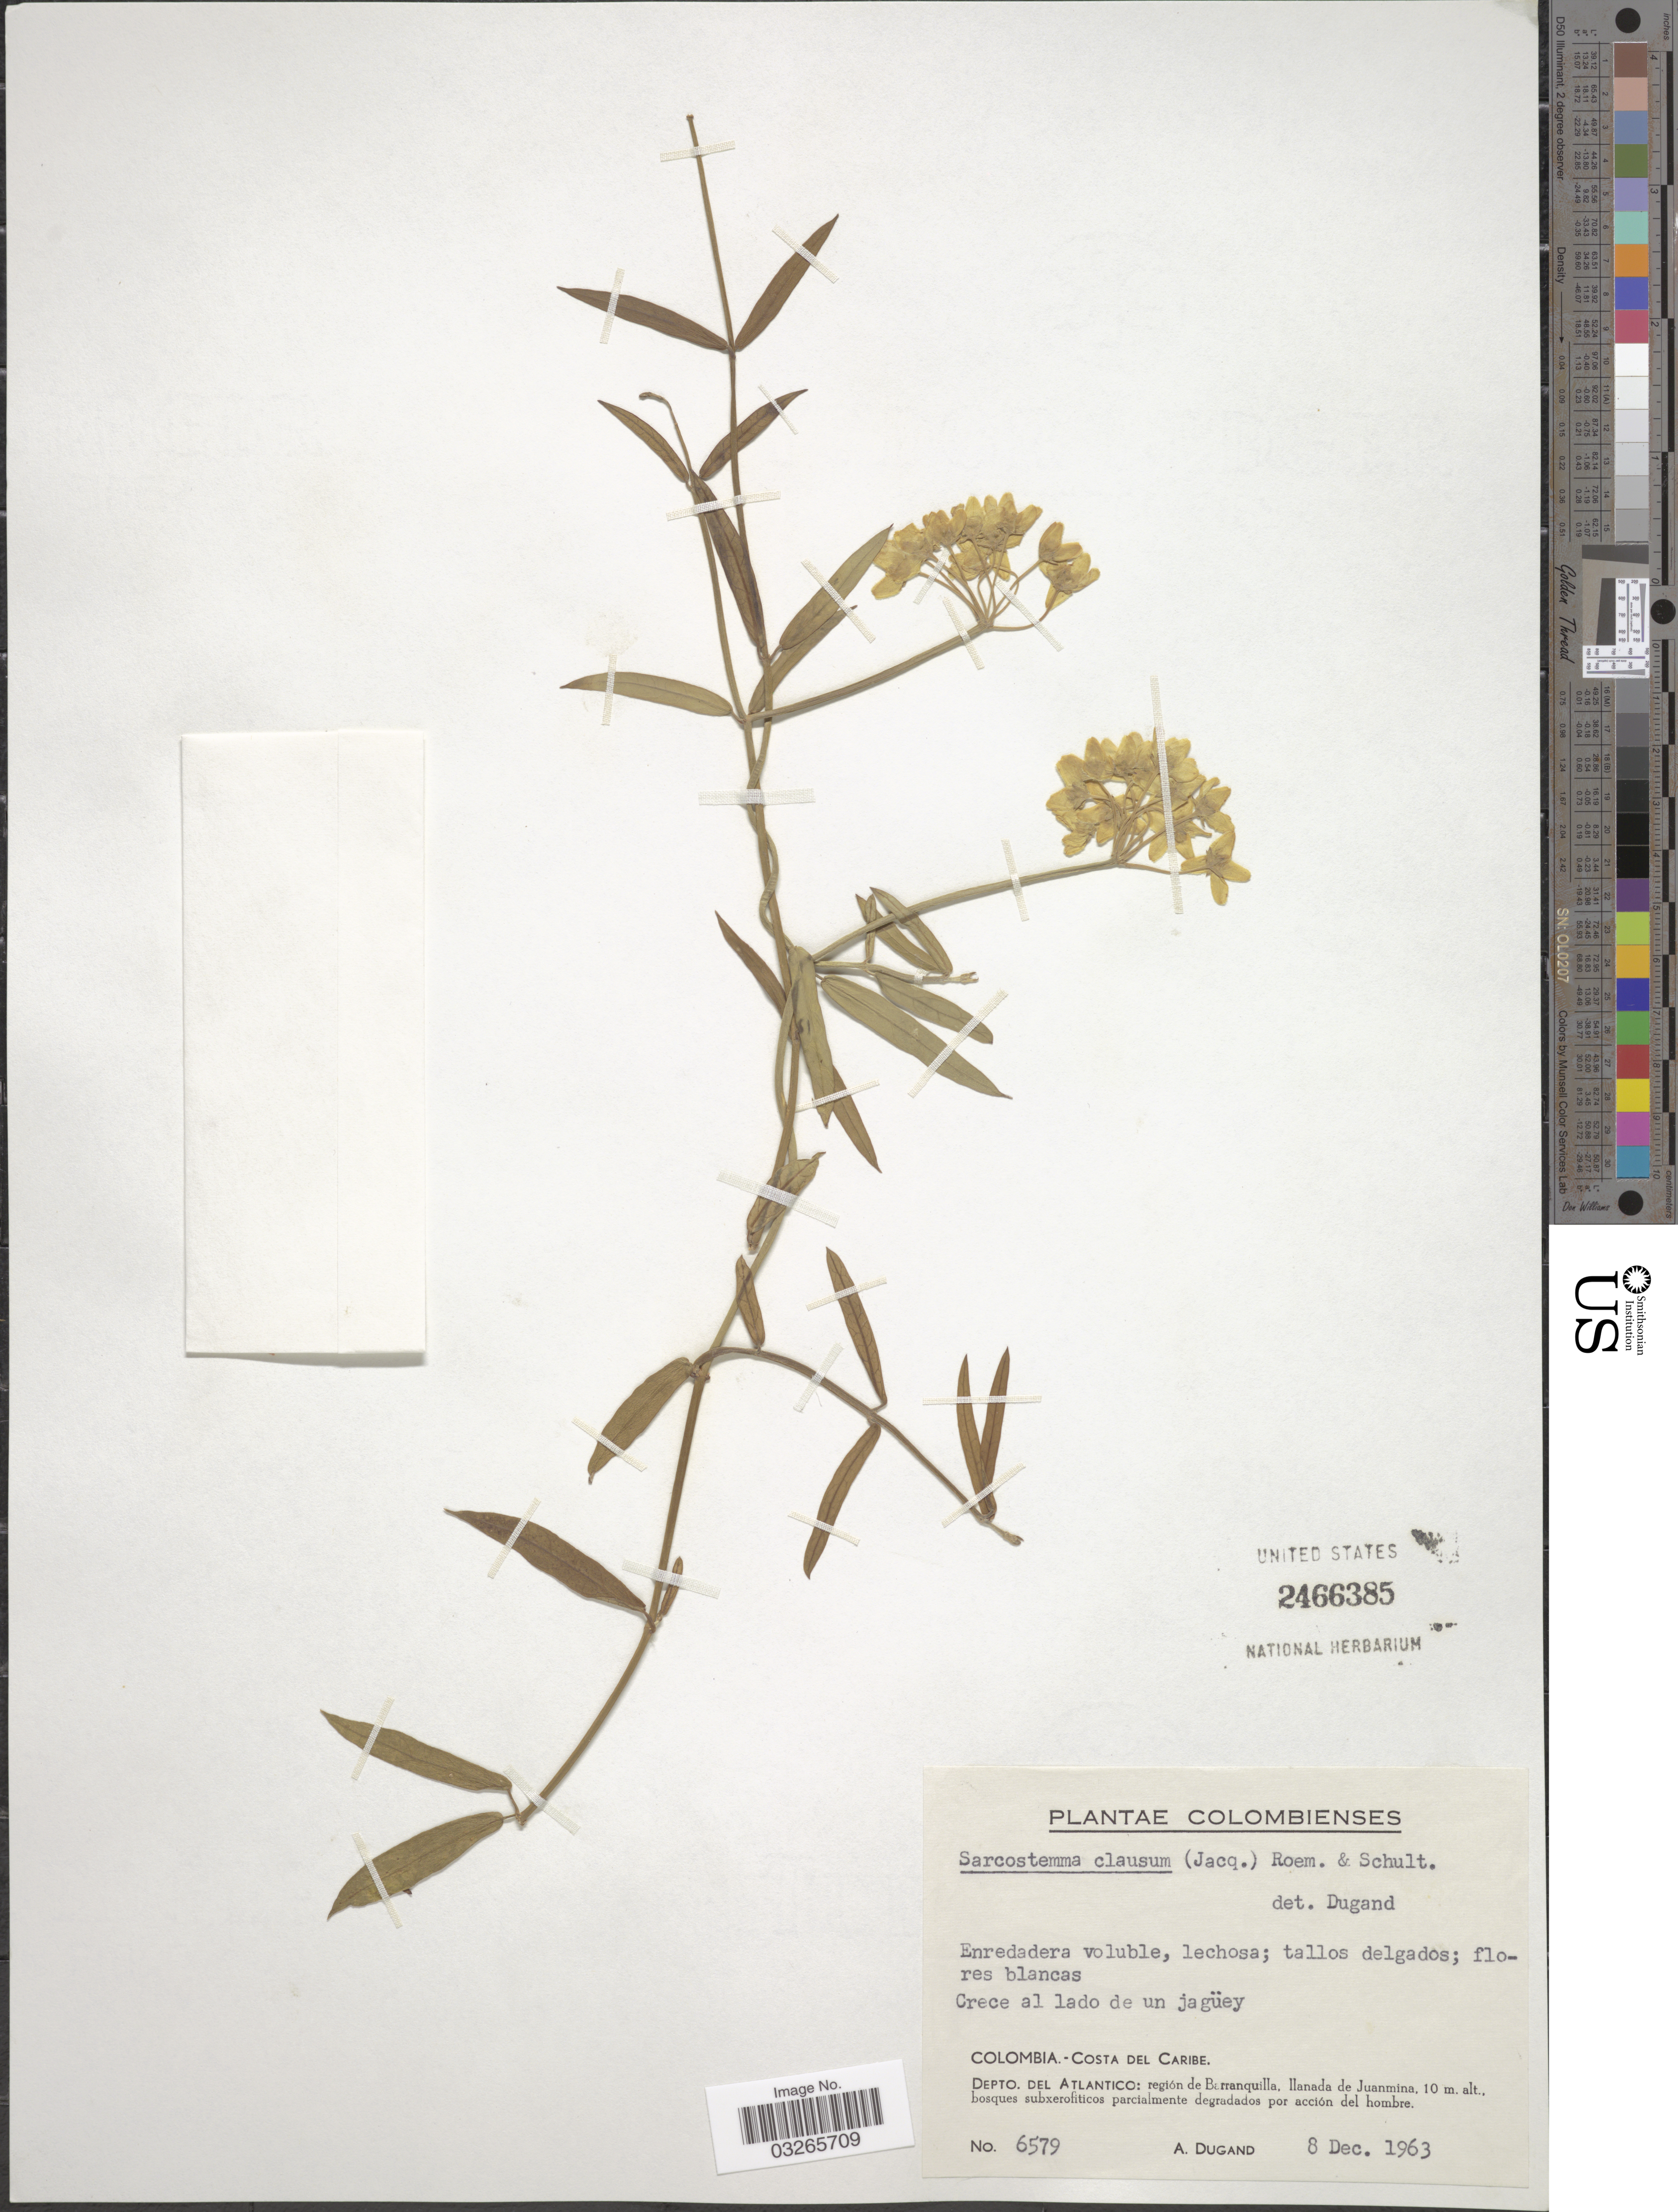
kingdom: Plantae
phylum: Tracheophyta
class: Magnoliopsida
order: Gentianales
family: Apocynaceae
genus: Sarcostemma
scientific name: Sarcostemma clausum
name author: (Jacq.) Schult.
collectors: A. Dugand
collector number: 6579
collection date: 1963-12-08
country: Colombia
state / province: Atlántico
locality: Crece al lado de un jagüey. Costa del Caribe. Depto. del Atlantico: región de Barranquilla, llanada de Juanmina.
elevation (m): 10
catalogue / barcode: US 2466385